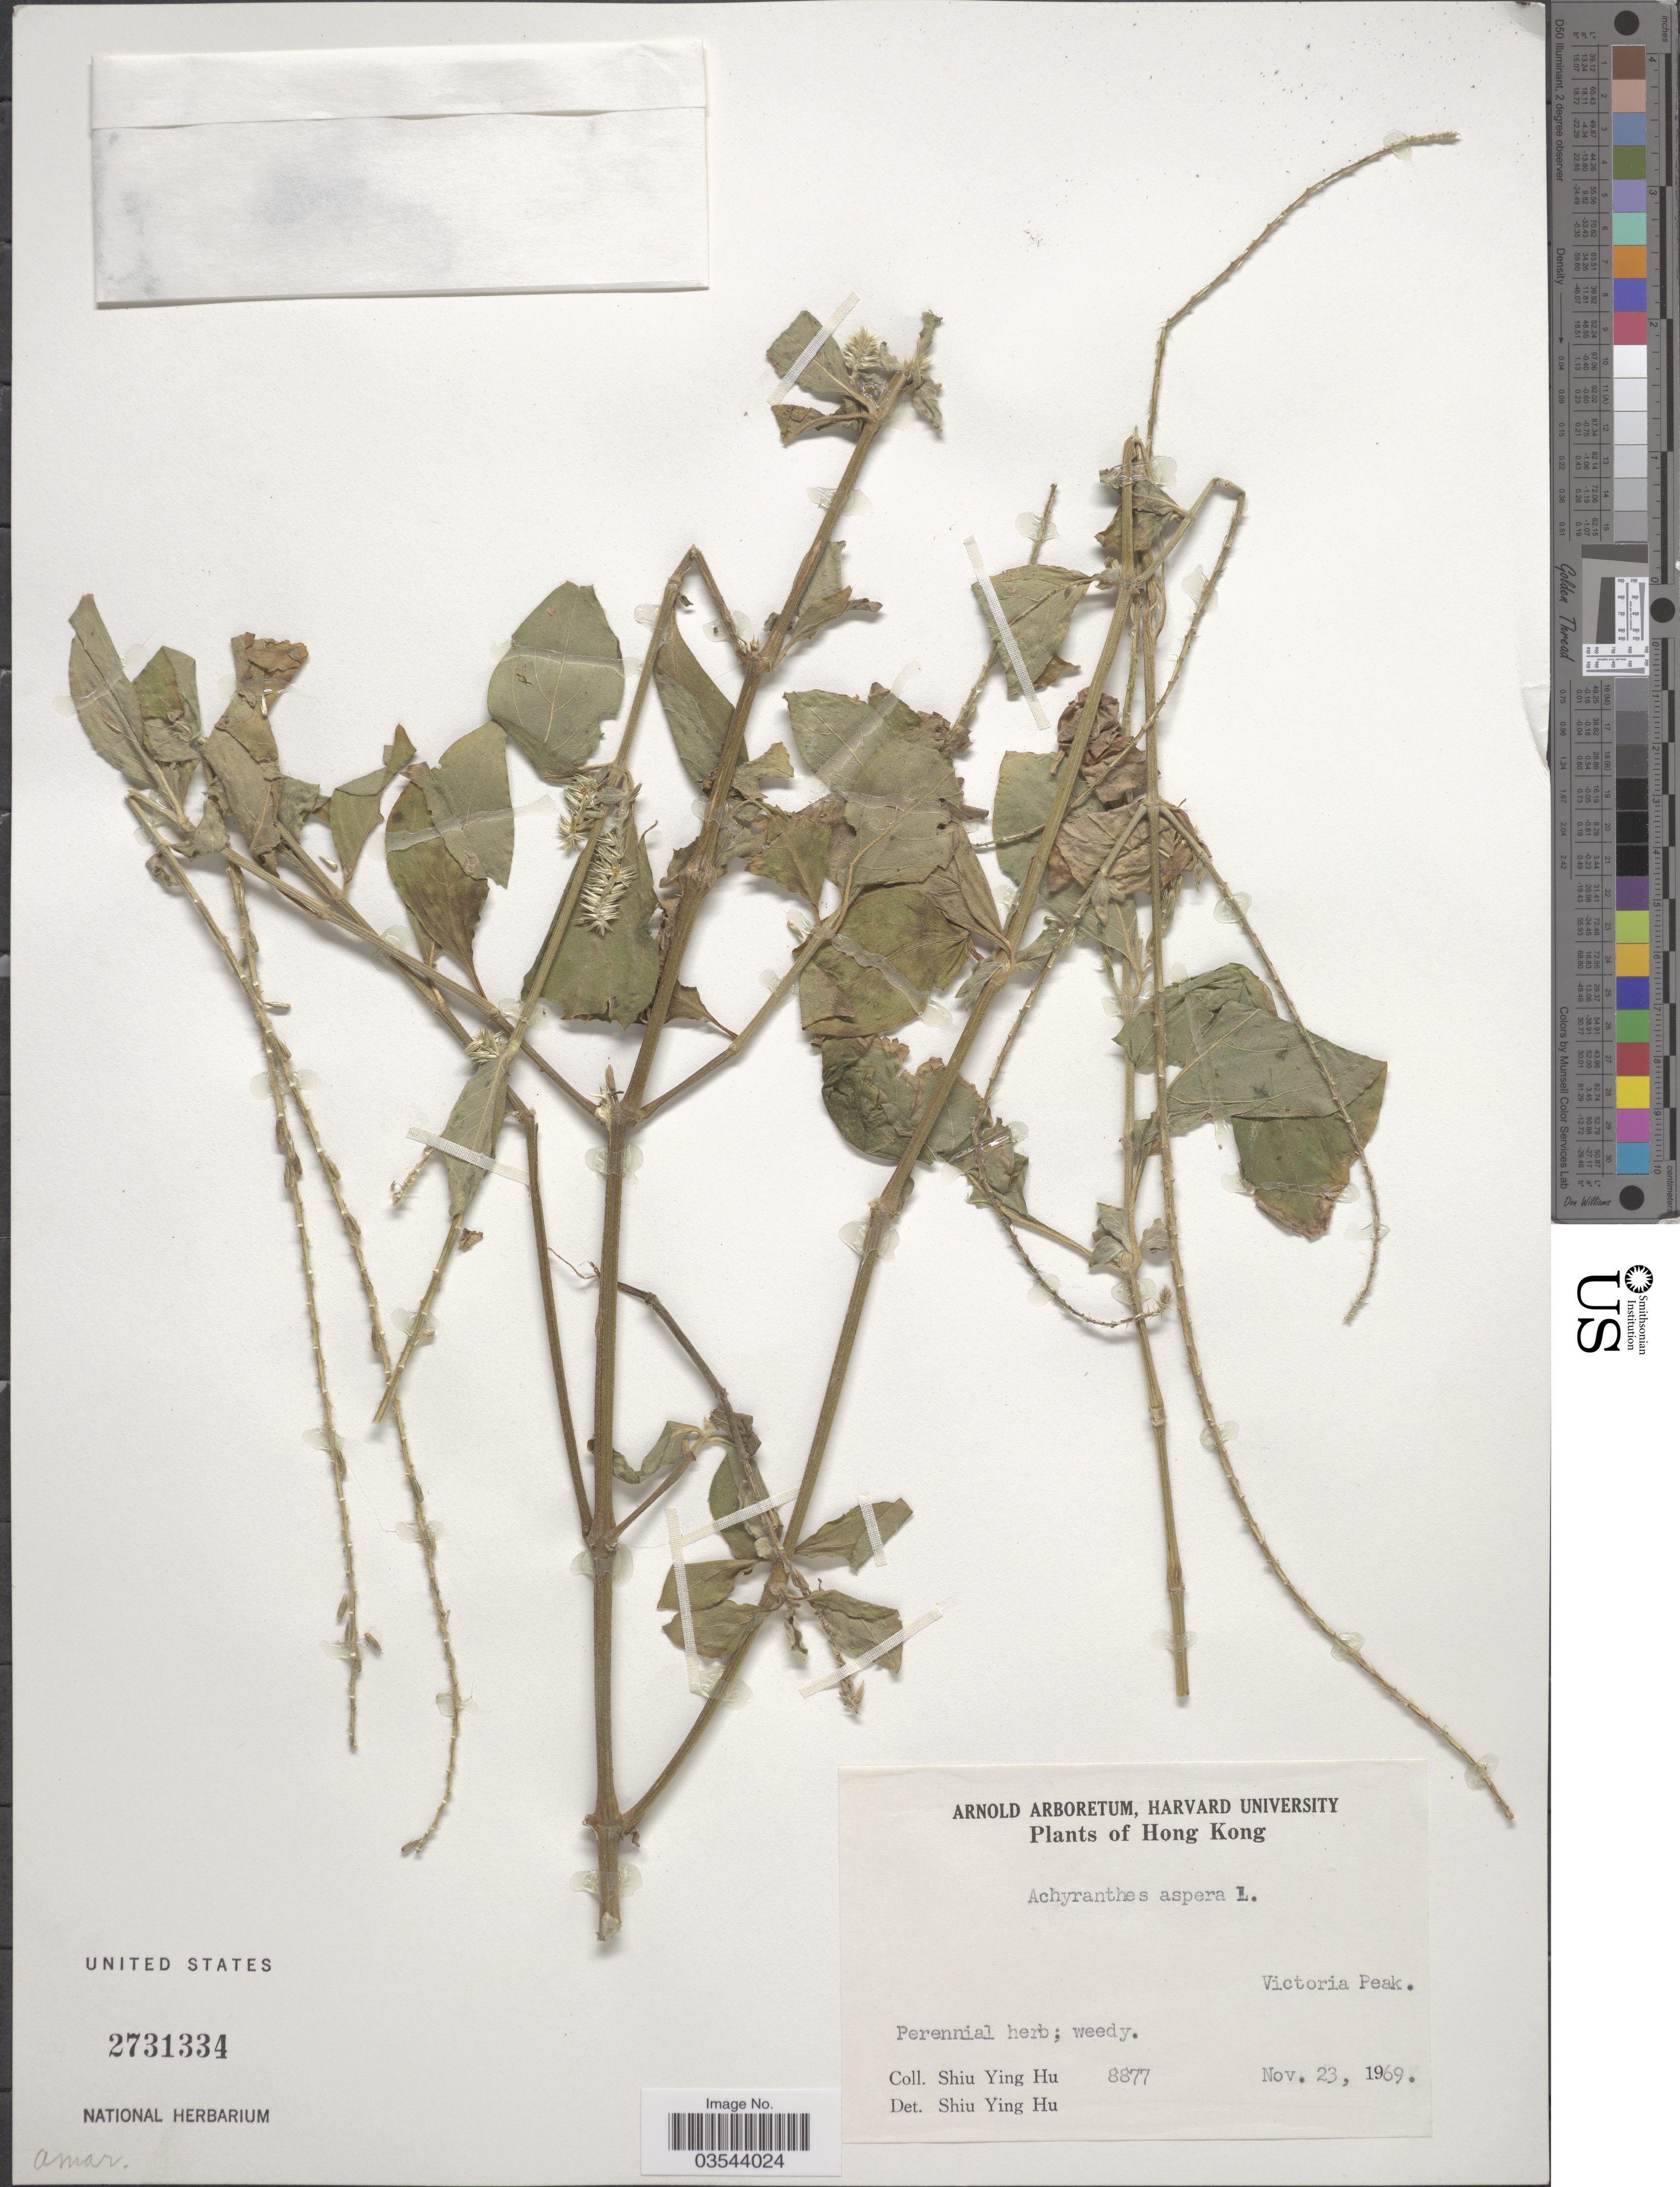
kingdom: Plantae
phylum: Tracheophyta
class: Magnoliopsida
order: Caryophyllales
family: Amaranthaceae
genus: Achyranthes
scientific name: Achyranthes aspera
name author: L.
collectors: S. Y. Hu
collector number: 8877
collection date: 1969-11-23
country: China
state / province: Hong Kong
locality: Victoria Peak.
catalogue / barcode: US 2731334